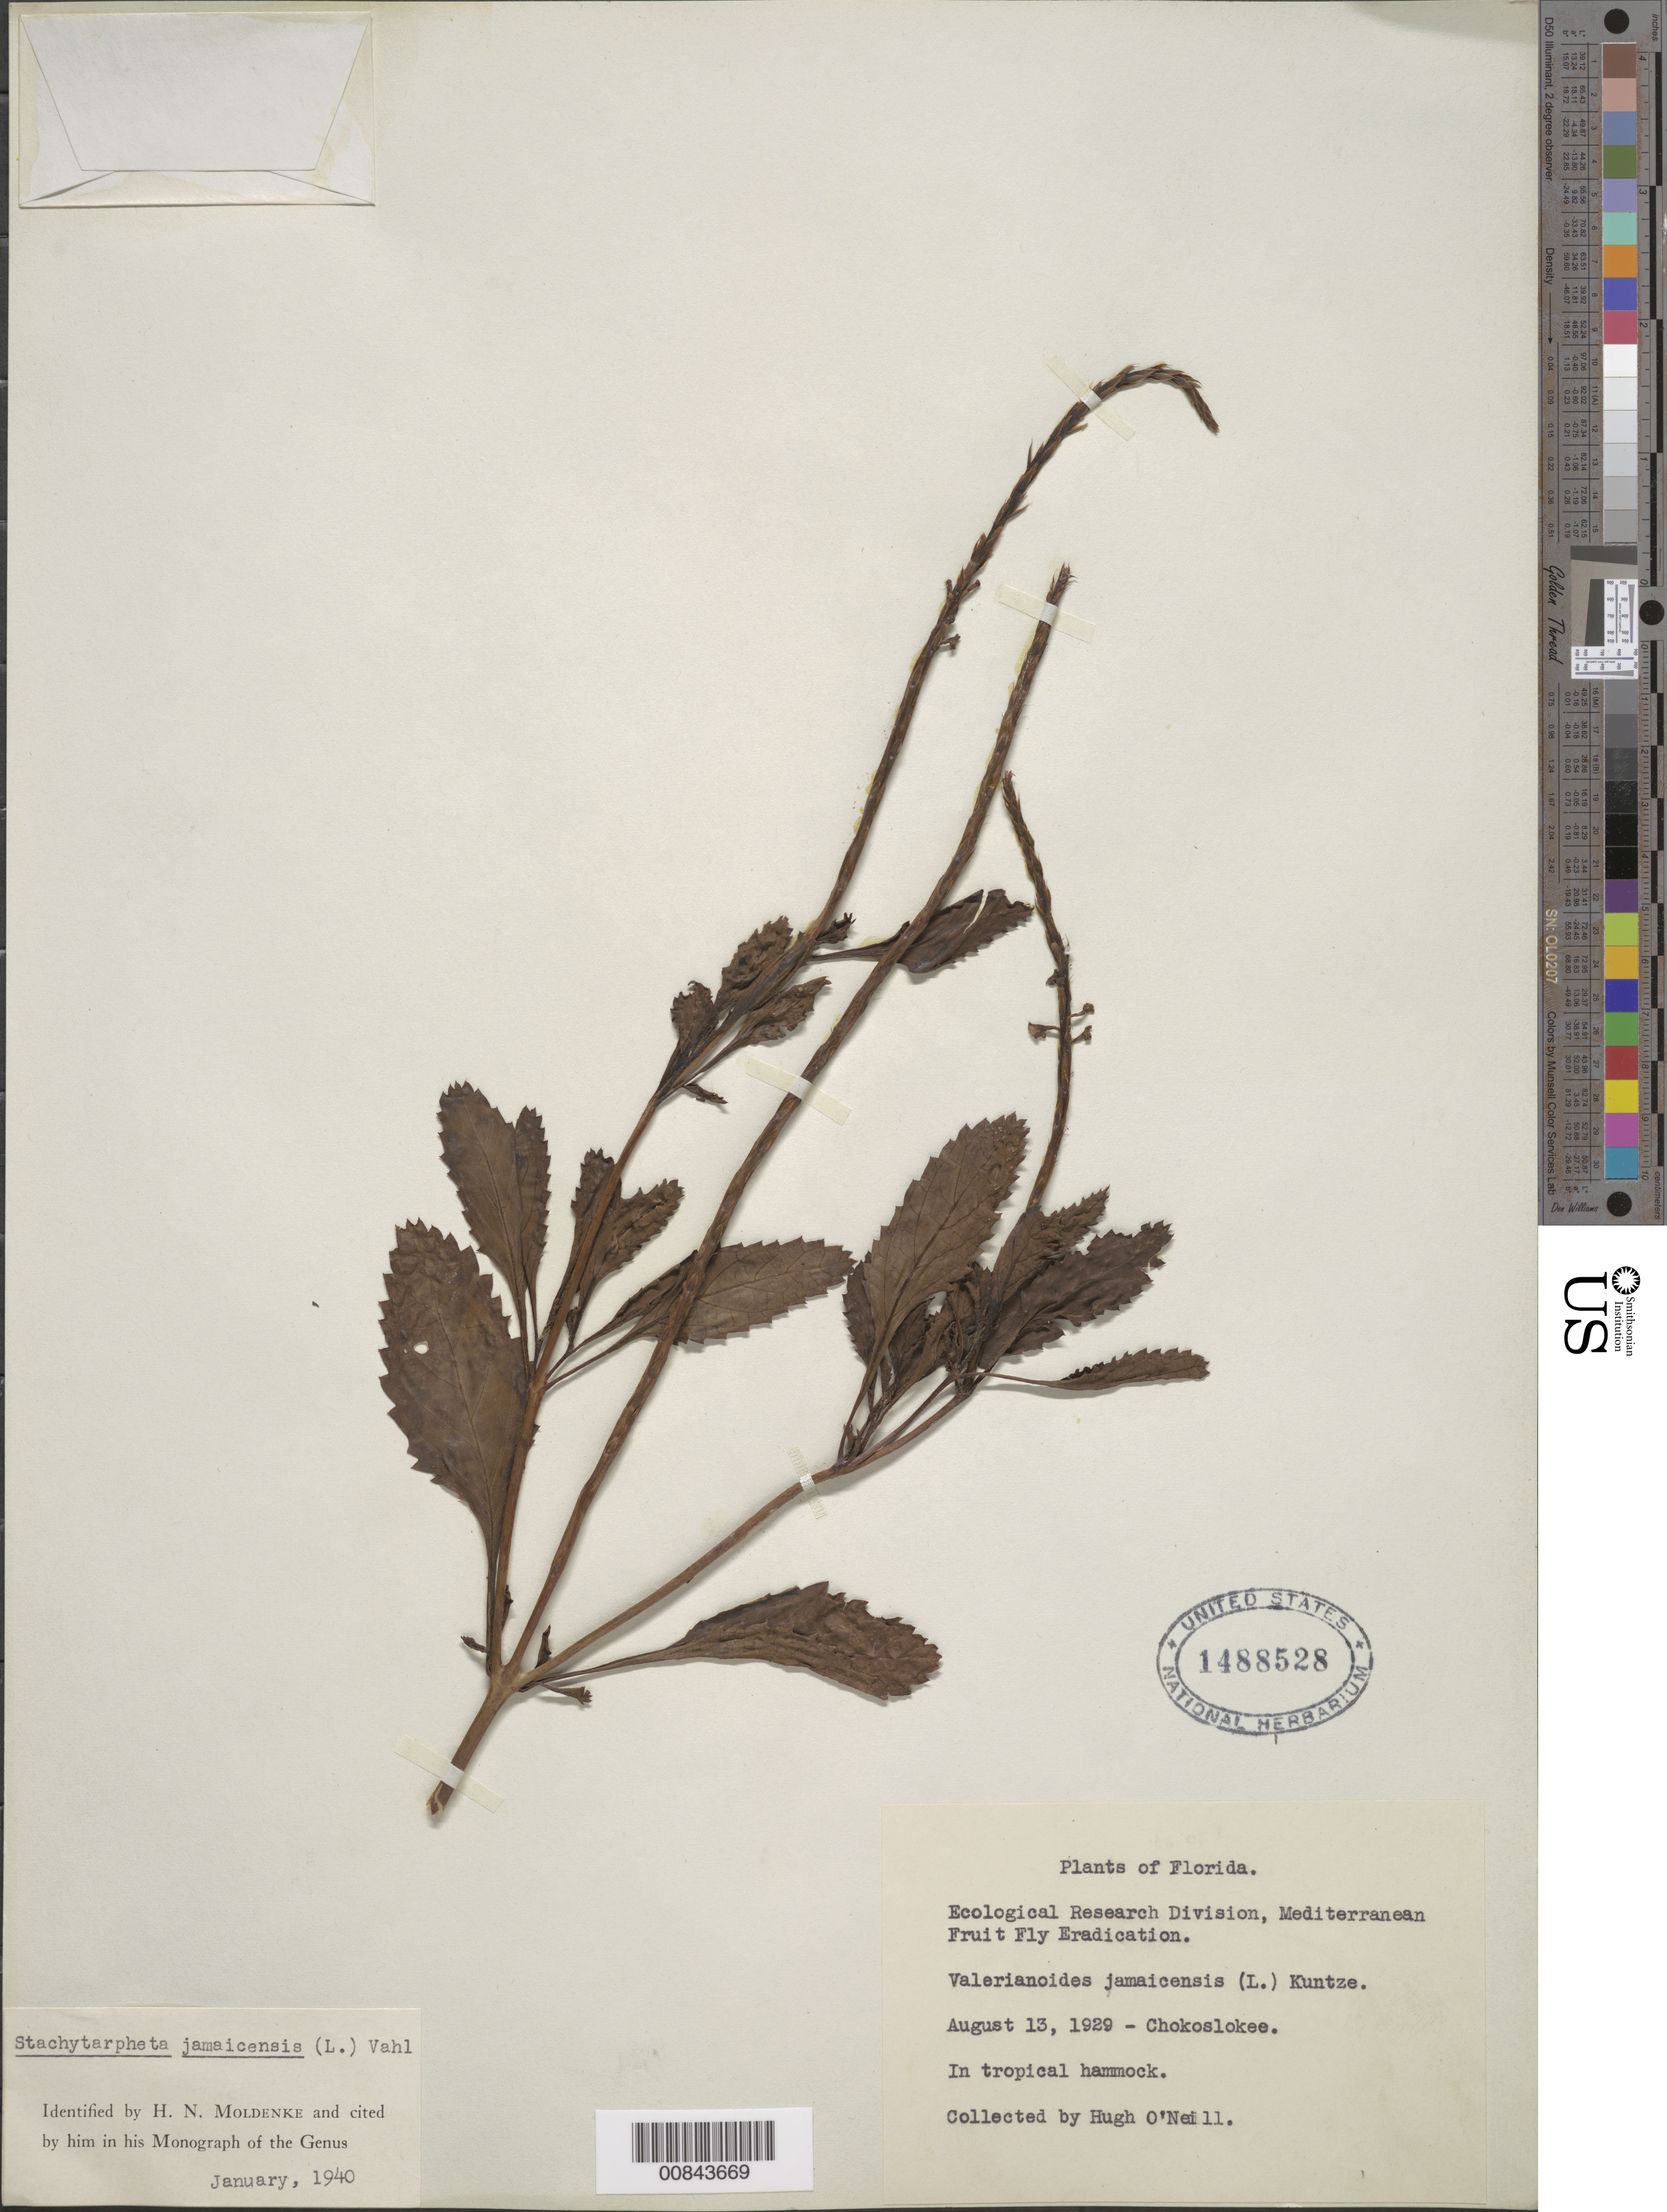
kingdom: Plantae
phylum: Tracheophyta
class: Magnoliopsida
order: Lamiales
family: Verbenaceae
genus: Stachytarpheta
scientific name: Stachytarpheta jamaicensis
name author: (L.) Vahl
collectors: H. O'Neill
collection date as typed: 13 Aug 1929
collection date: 1929-08-13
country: United States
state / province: Florida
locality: Chokoslokee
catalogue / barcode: US 1488528